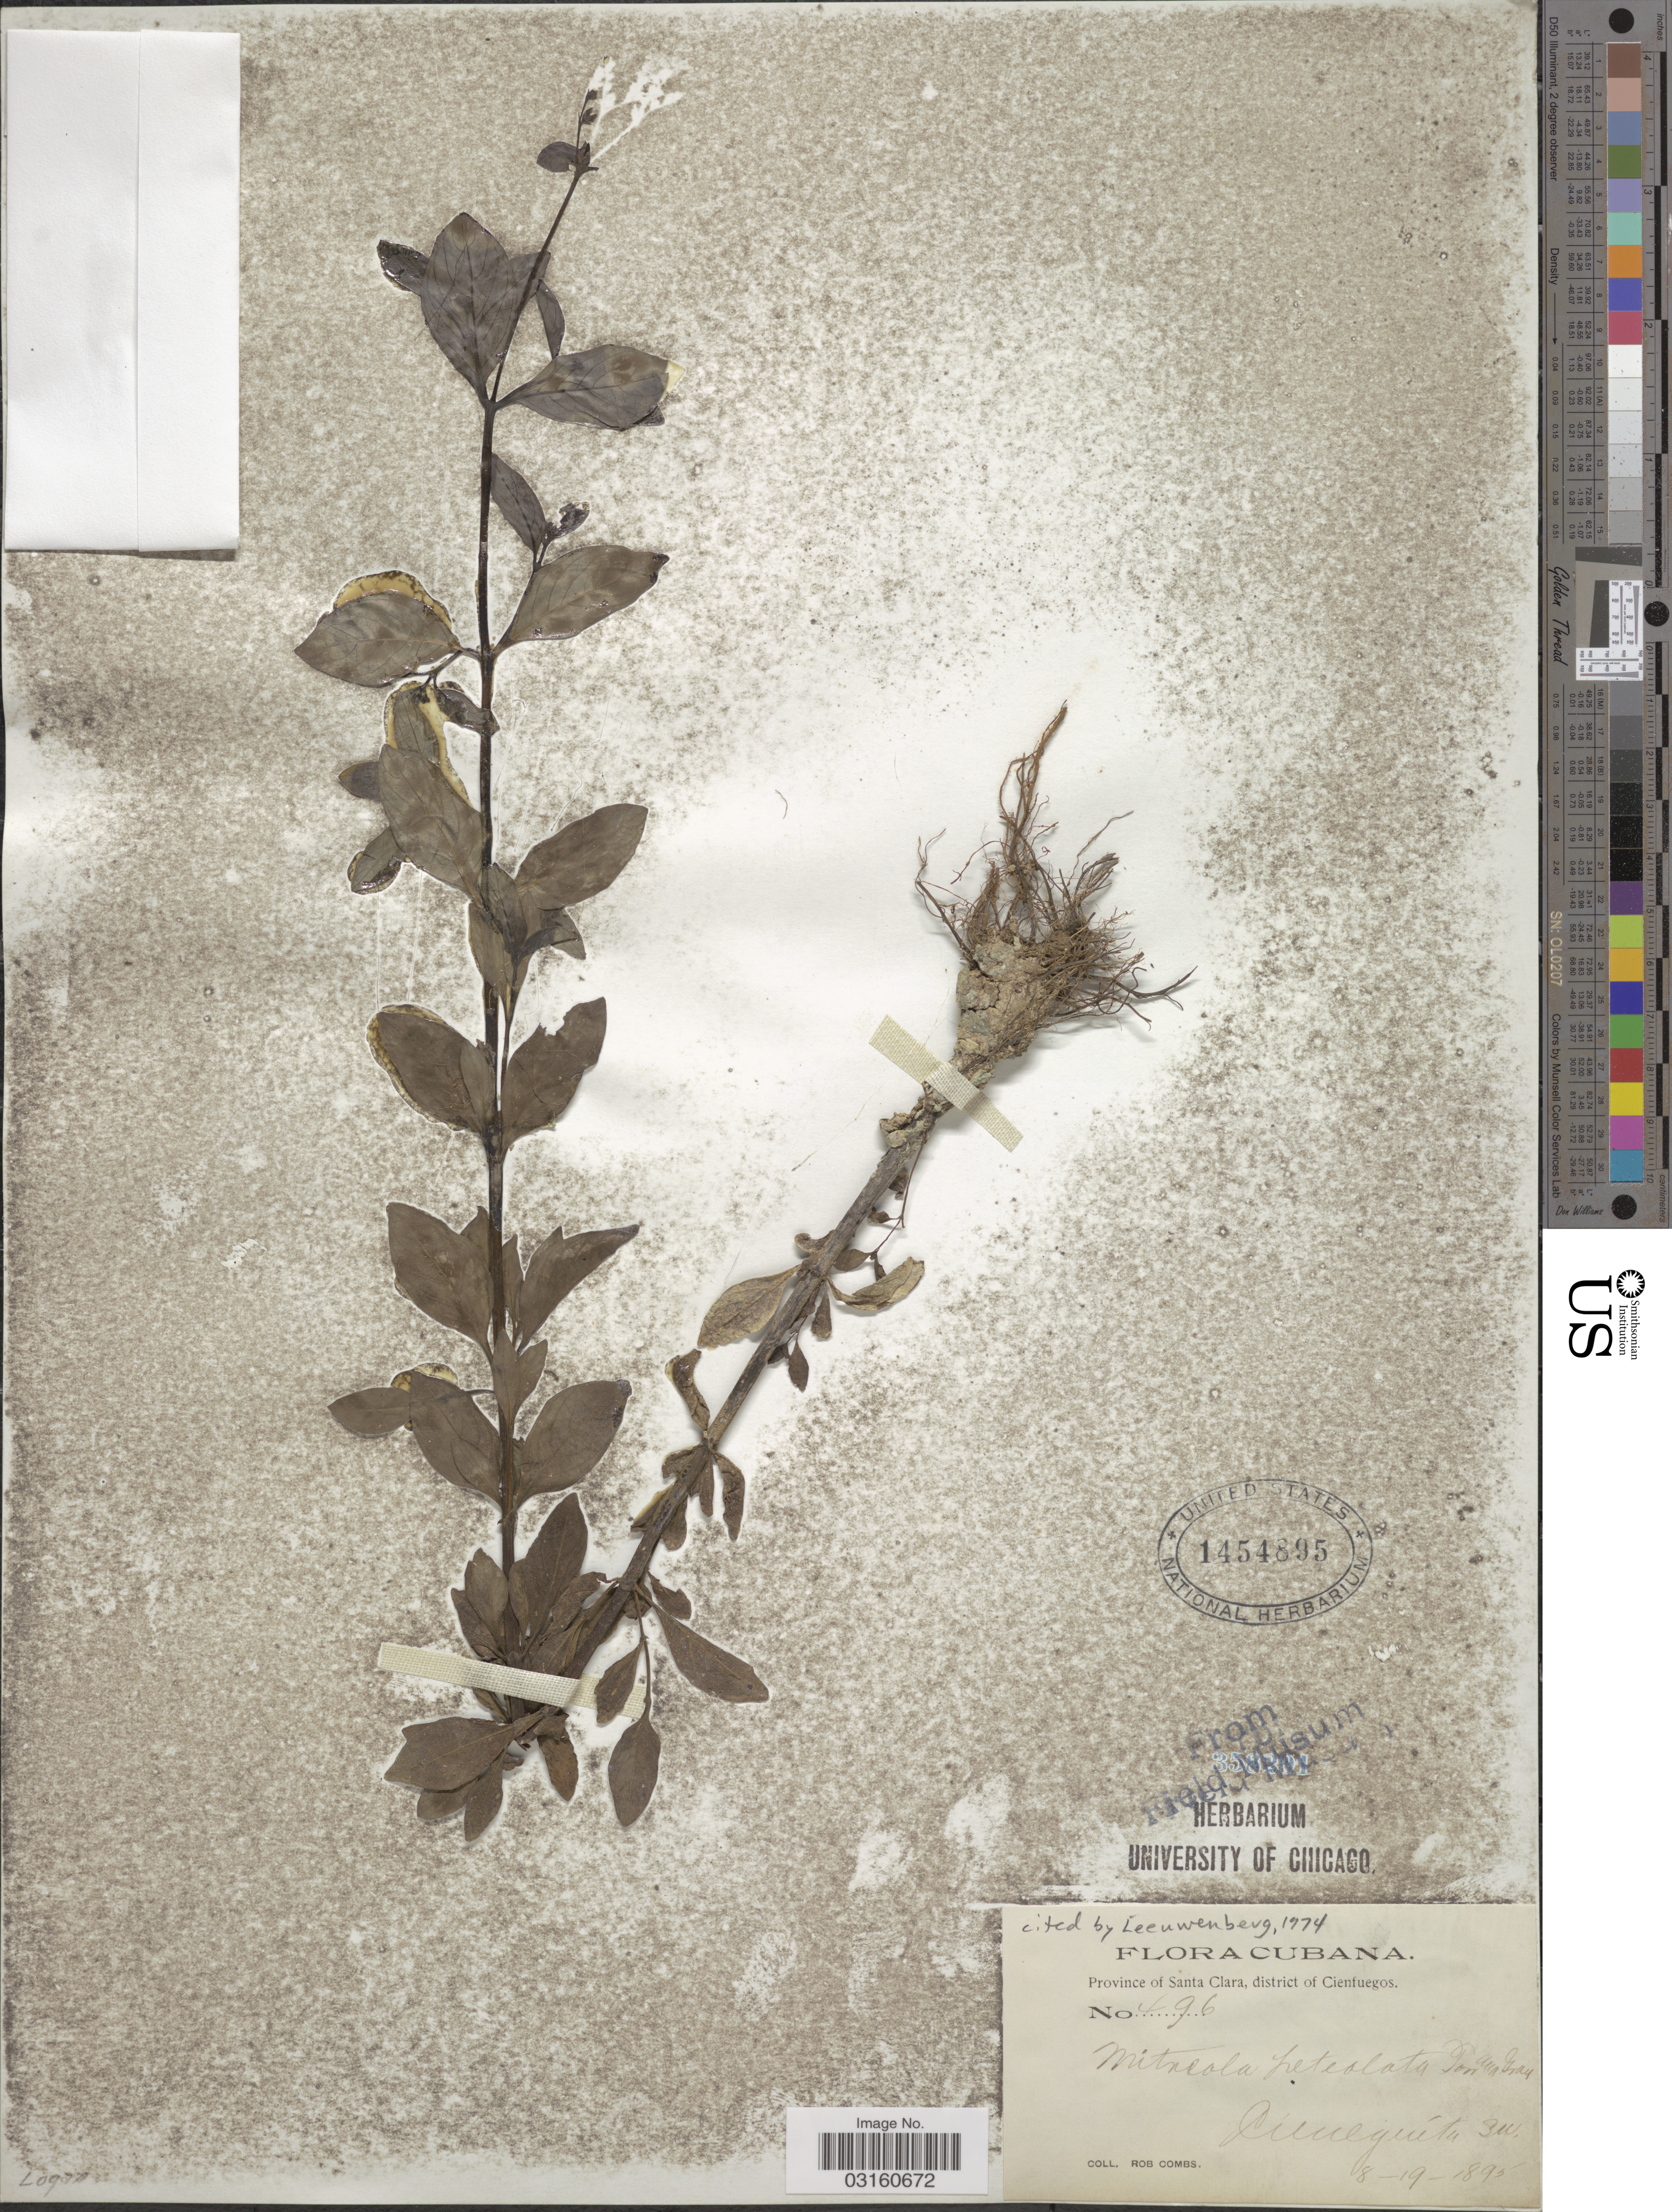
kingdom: Plantae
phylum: Tracheophyta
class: Magnoliopsida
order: Gentianales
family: Loganiaceae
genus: Mitreola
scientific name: Mitreola petiolata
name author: (J.F. Gmel.) Torr. & A. Gray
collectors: R. Combs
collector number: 496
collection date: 1895-08-19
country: Cuba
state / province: Las Villas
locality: Province of Santa Clara, district of Cienfuegos. Cienequíta SW.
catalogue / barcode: US 1454895